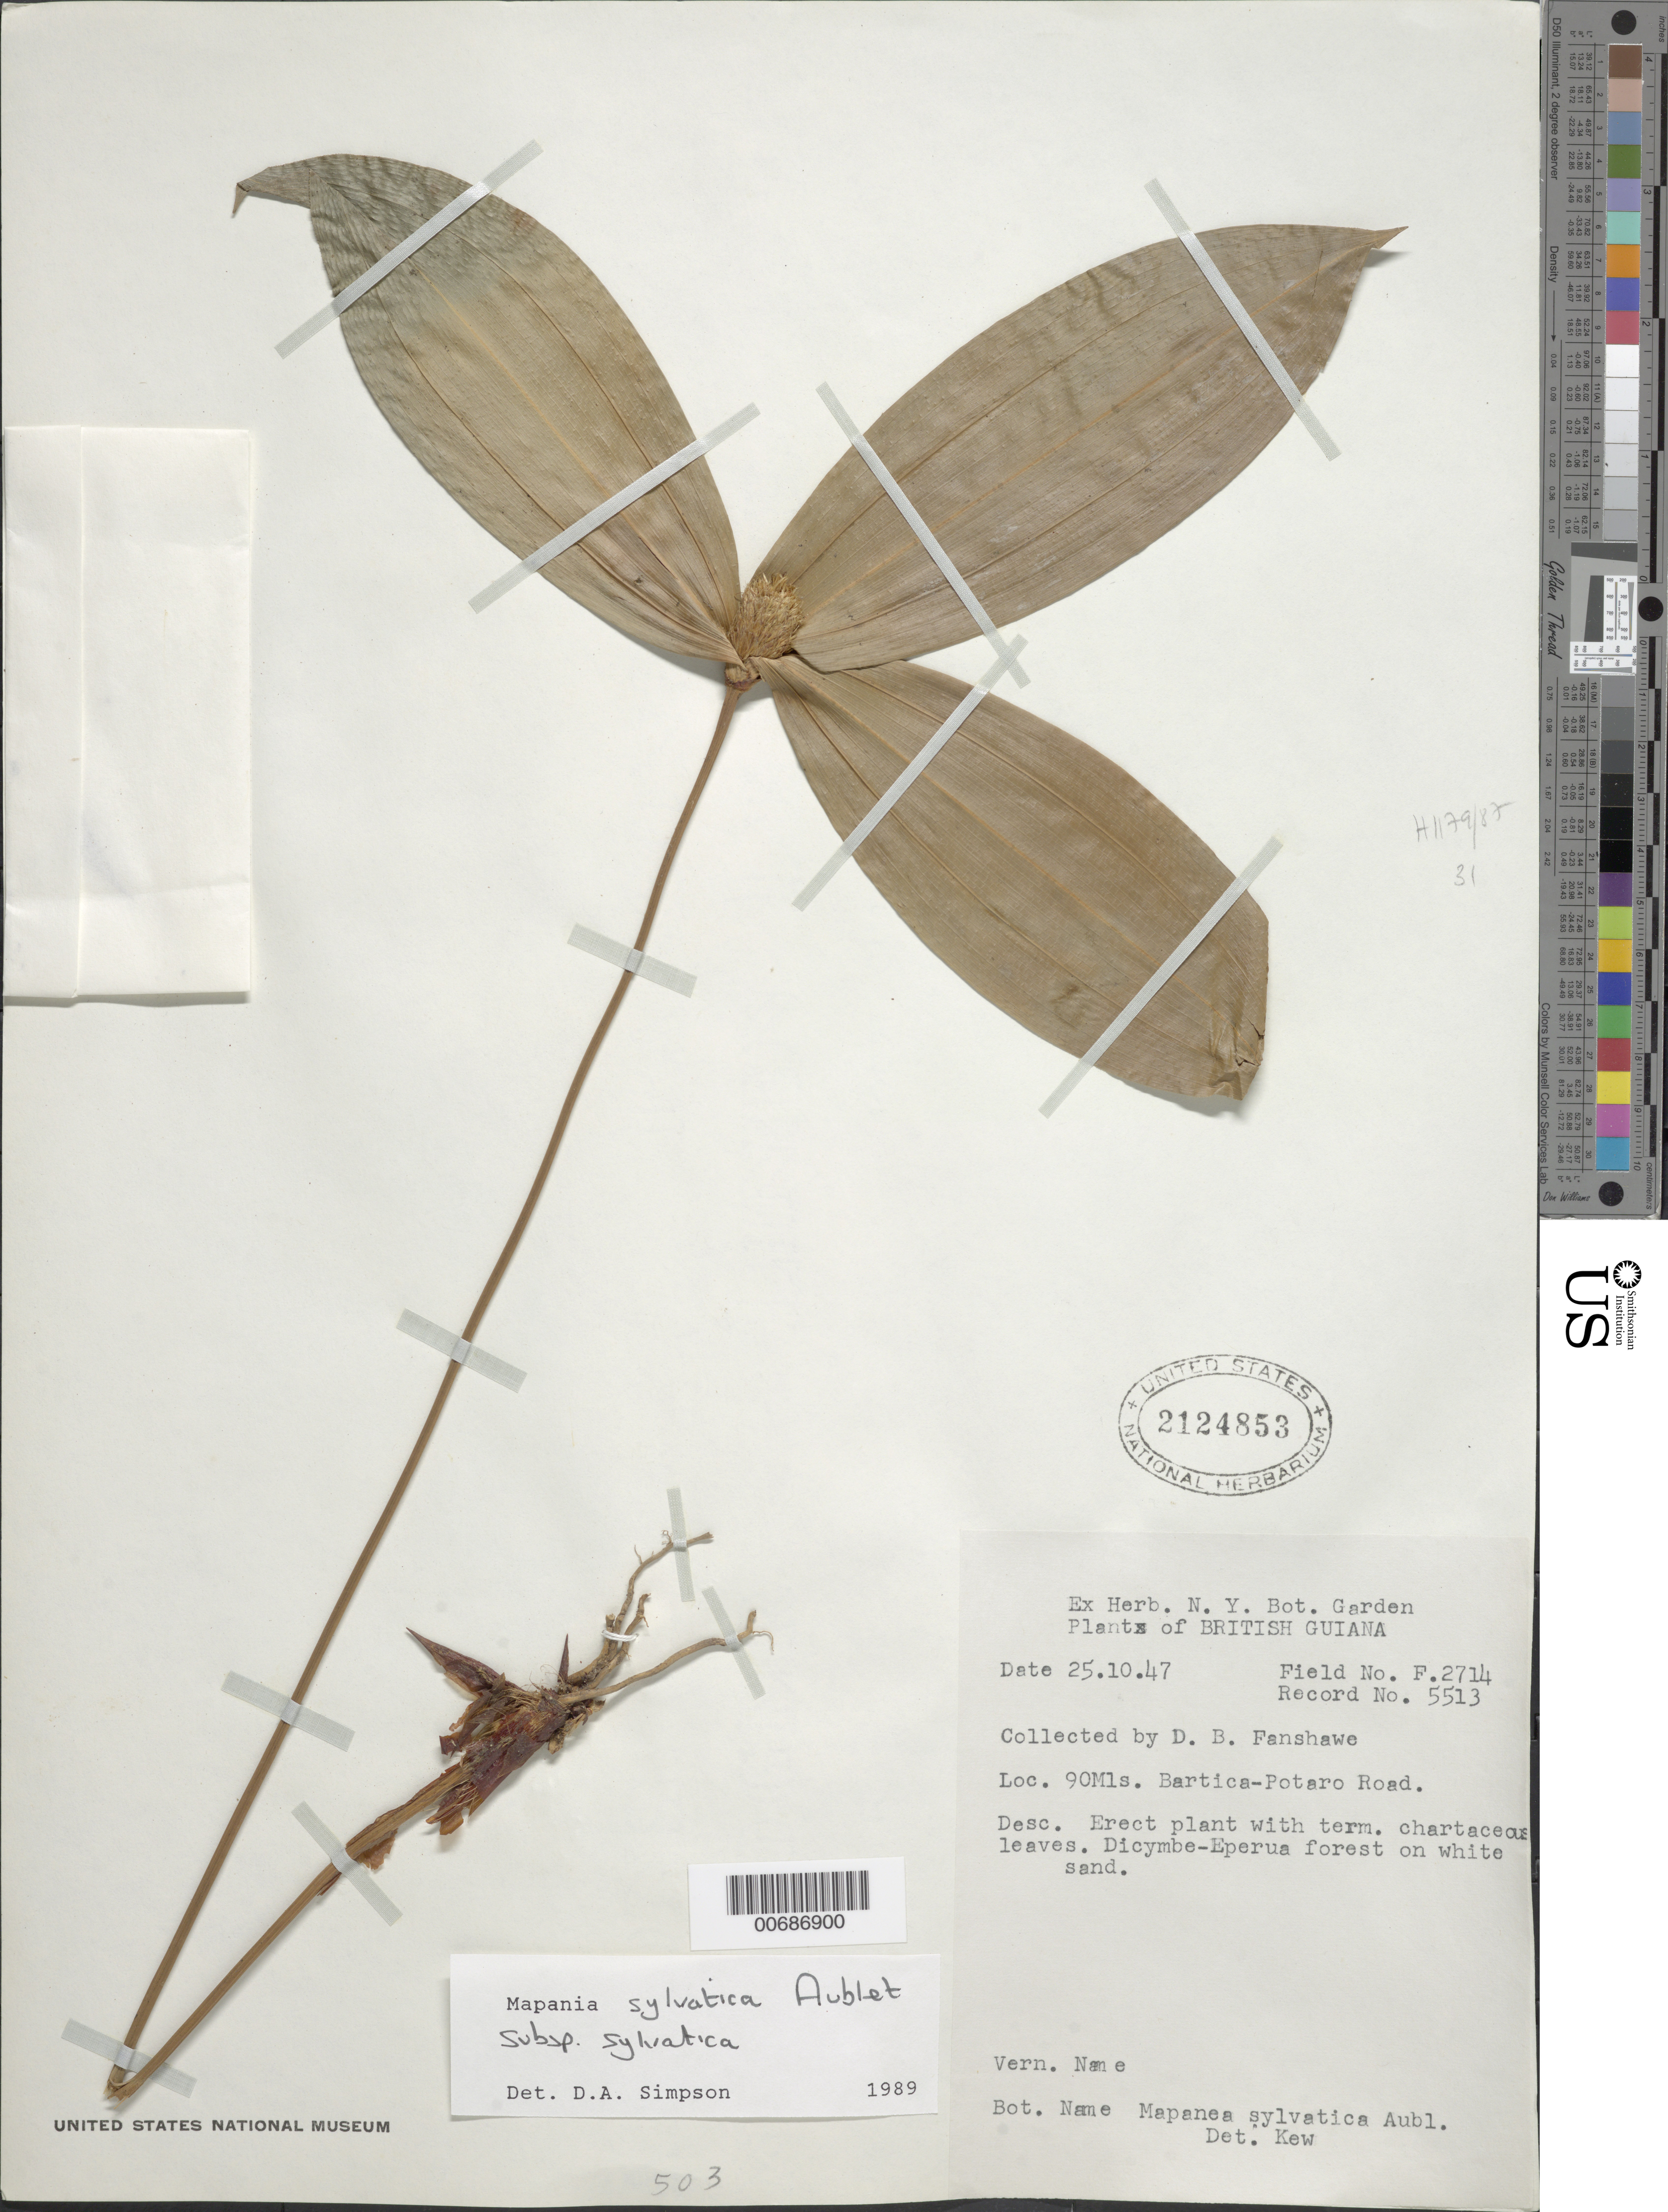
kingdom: Plantae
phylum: Tracheophyta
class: Liliopsida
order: Poales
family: Cyperaceae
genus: Mapania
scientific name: Mapania sylvatica subsp. sylvatica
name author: Aubl.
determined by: Simpson, D. A.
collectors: D. B. Fanshawe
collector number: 2714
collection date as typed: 27-Oct-47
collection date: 1947-10-27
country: Guyana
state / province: Potaro-Siparuni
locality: Bartica-Potaro Road, mile 90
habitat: Dicybe-Eperua forest on white sand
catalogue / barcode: US 2124853